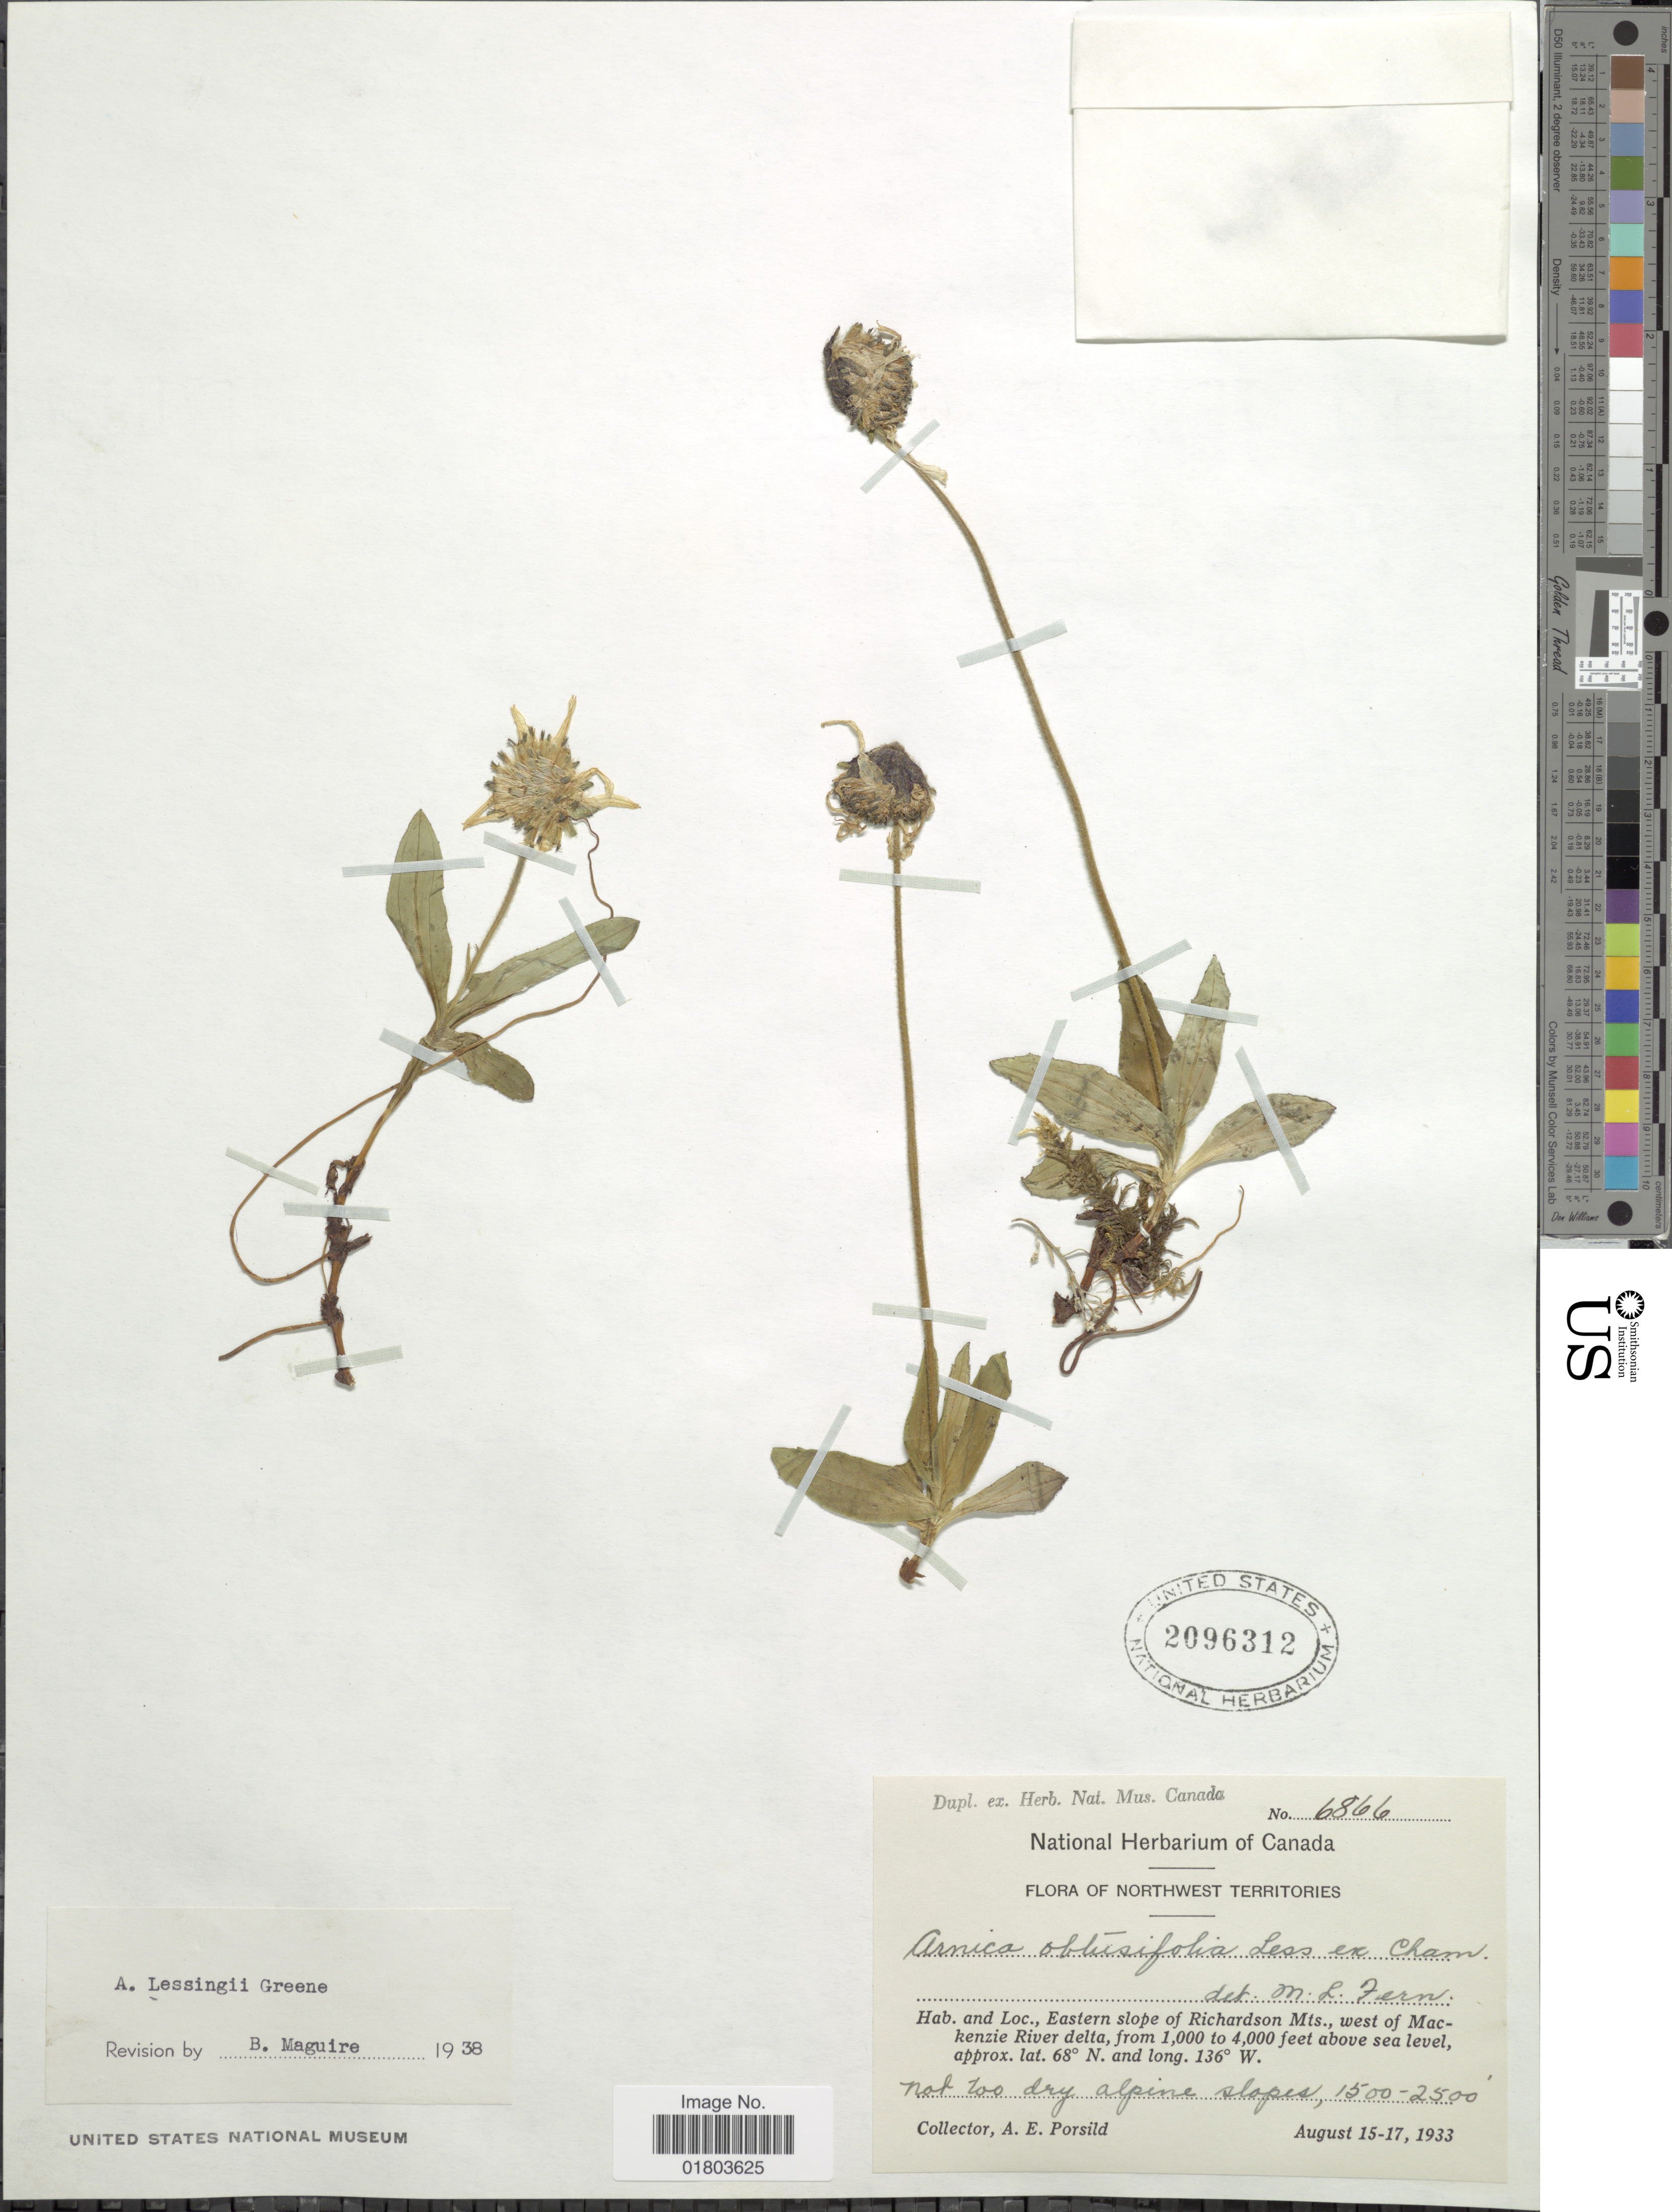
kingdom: Plantae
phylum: Tracheophyta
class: Magnoliopsida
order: Asterales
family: Asteraceae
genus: Arnica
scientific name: Arnica lessingii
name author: (Torr. & A. Gray) Greene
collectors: A. E. Porsild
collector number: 6866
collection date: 1933-08-15/1933-08-17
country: Canada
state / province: Northwest Territories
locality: Eastern slope of Richardson Mts., west of Mackenzie River delta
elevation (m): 305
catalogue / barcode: US 2096312